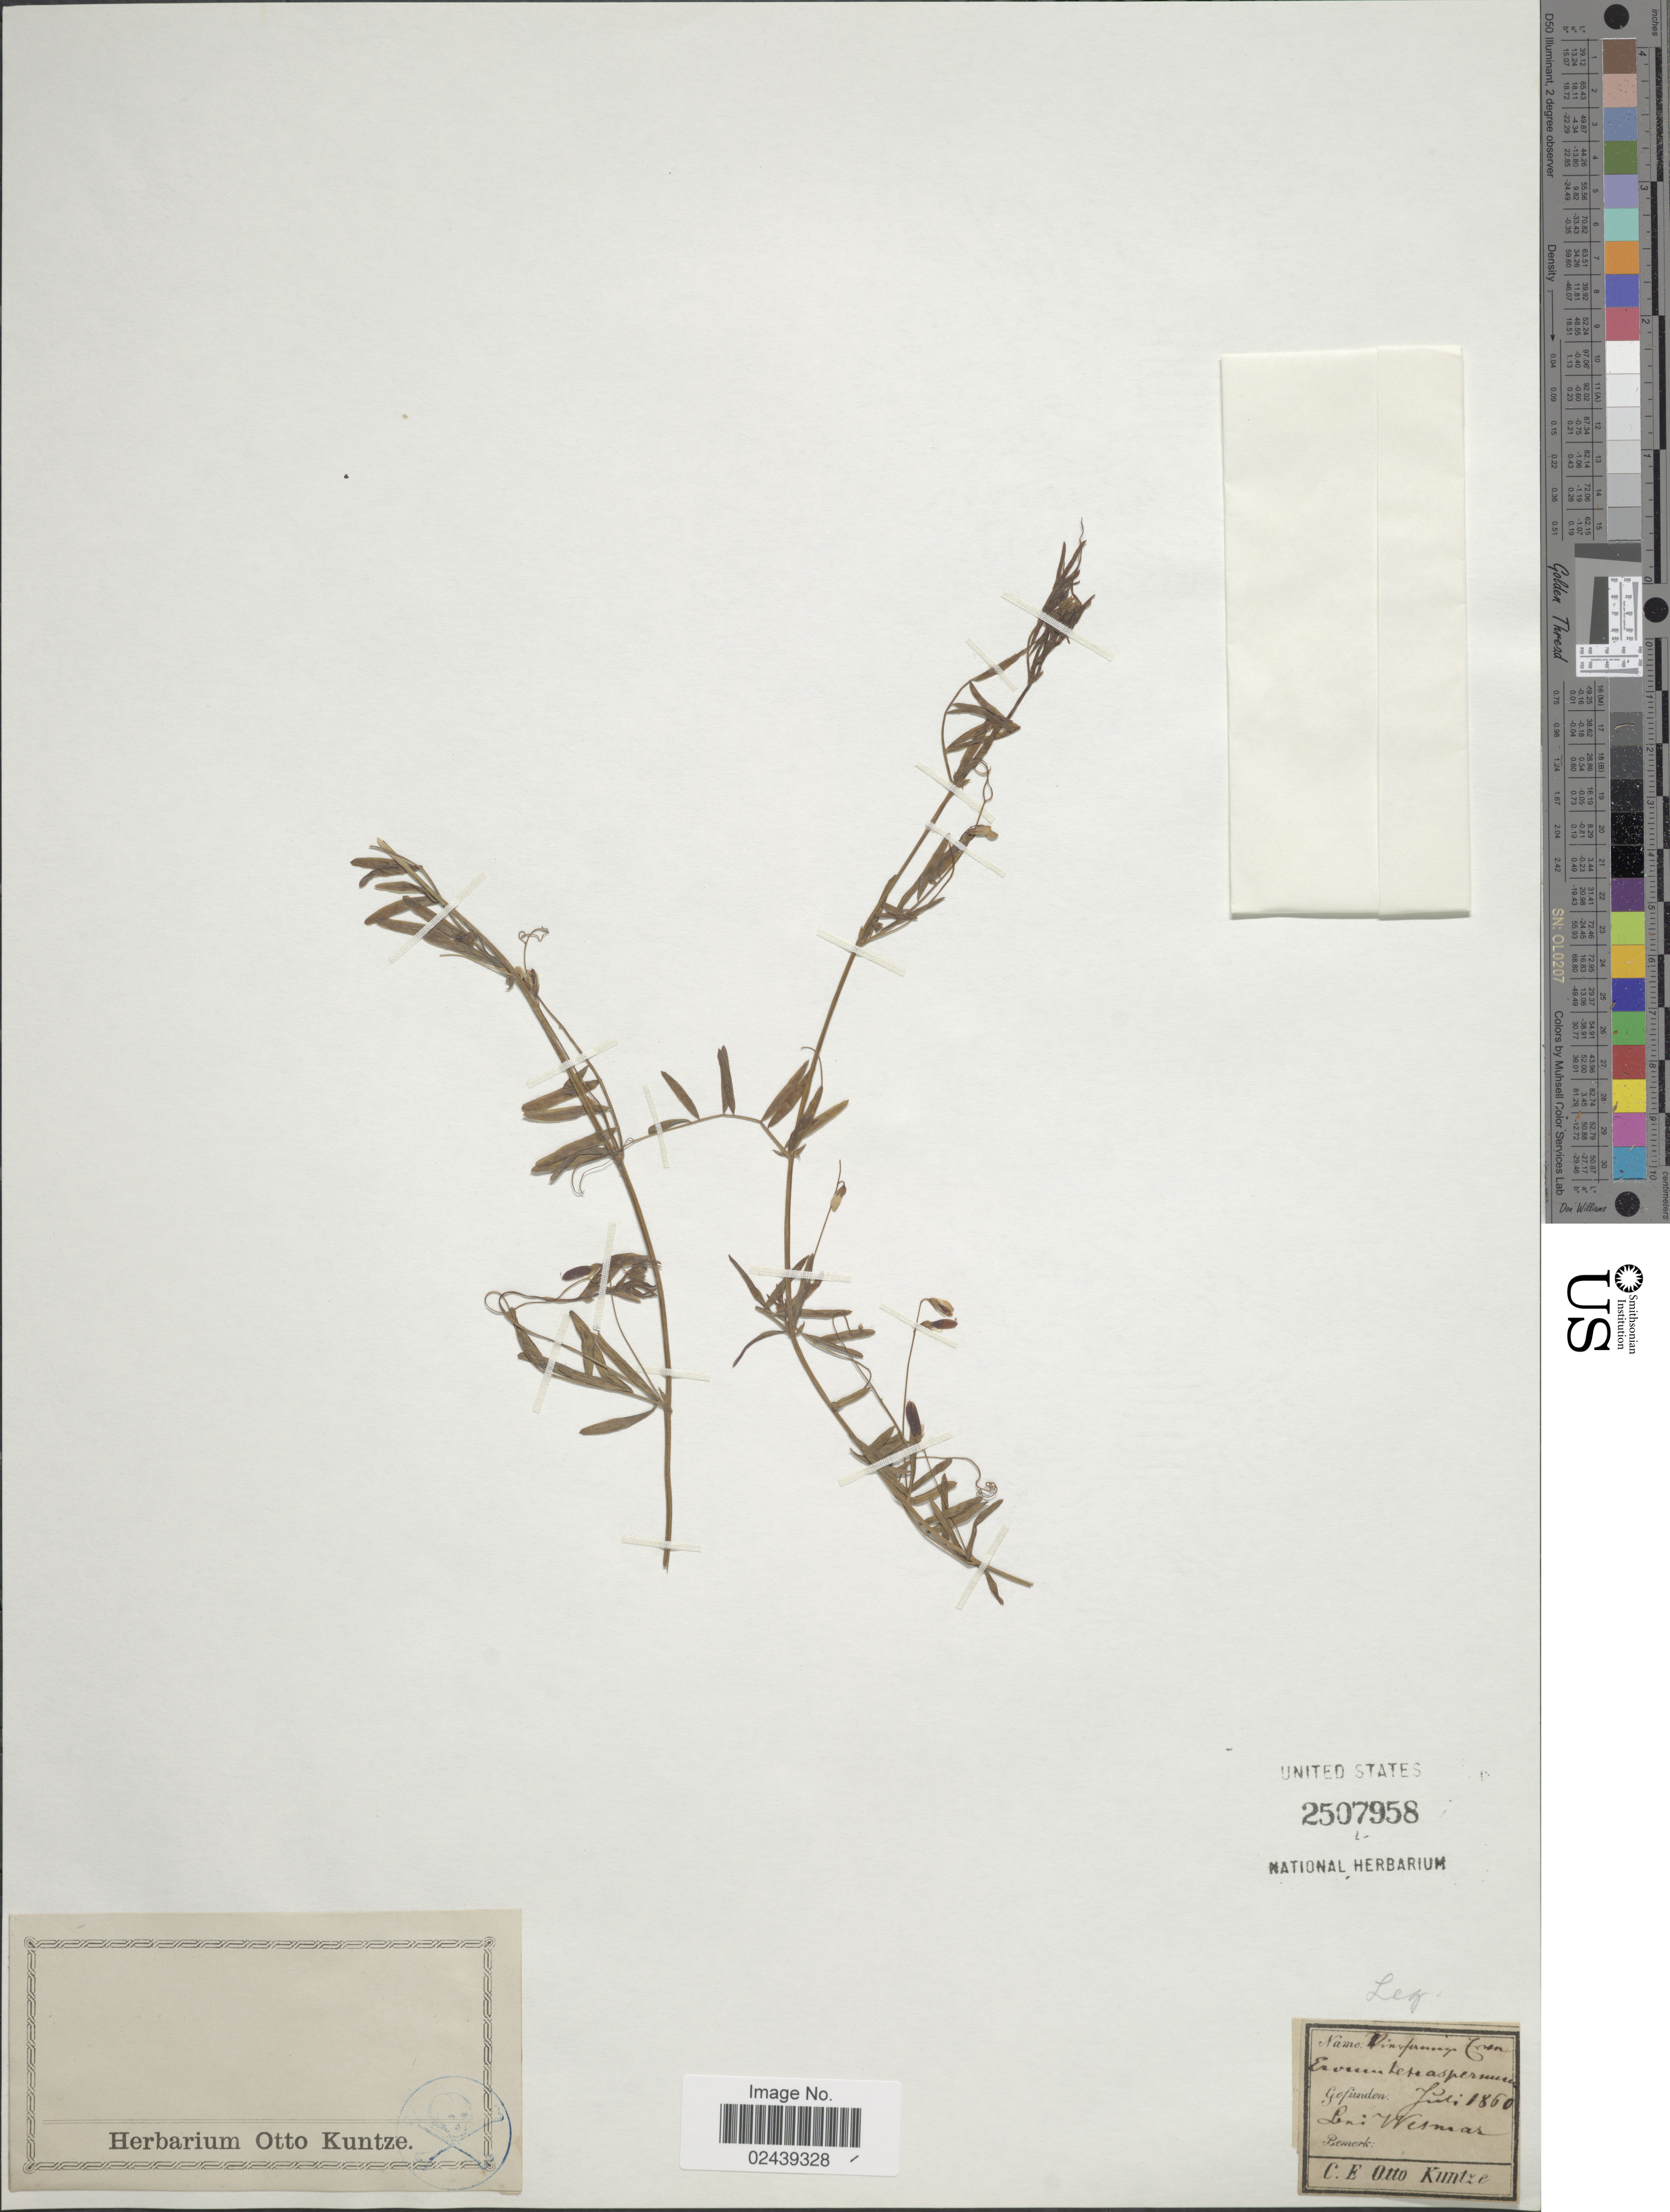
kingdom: Plantae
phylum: Tracheophyta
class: Magnoliopsida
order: Fabales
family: Fabaceae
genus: Vicia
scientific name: Vicia tetrasperma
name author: (L.) Schreb.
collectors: C.E.O. Kuntze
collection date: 1860-07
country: Germany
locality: Leni Wesmar [intepreted]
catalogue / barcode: US 2507958